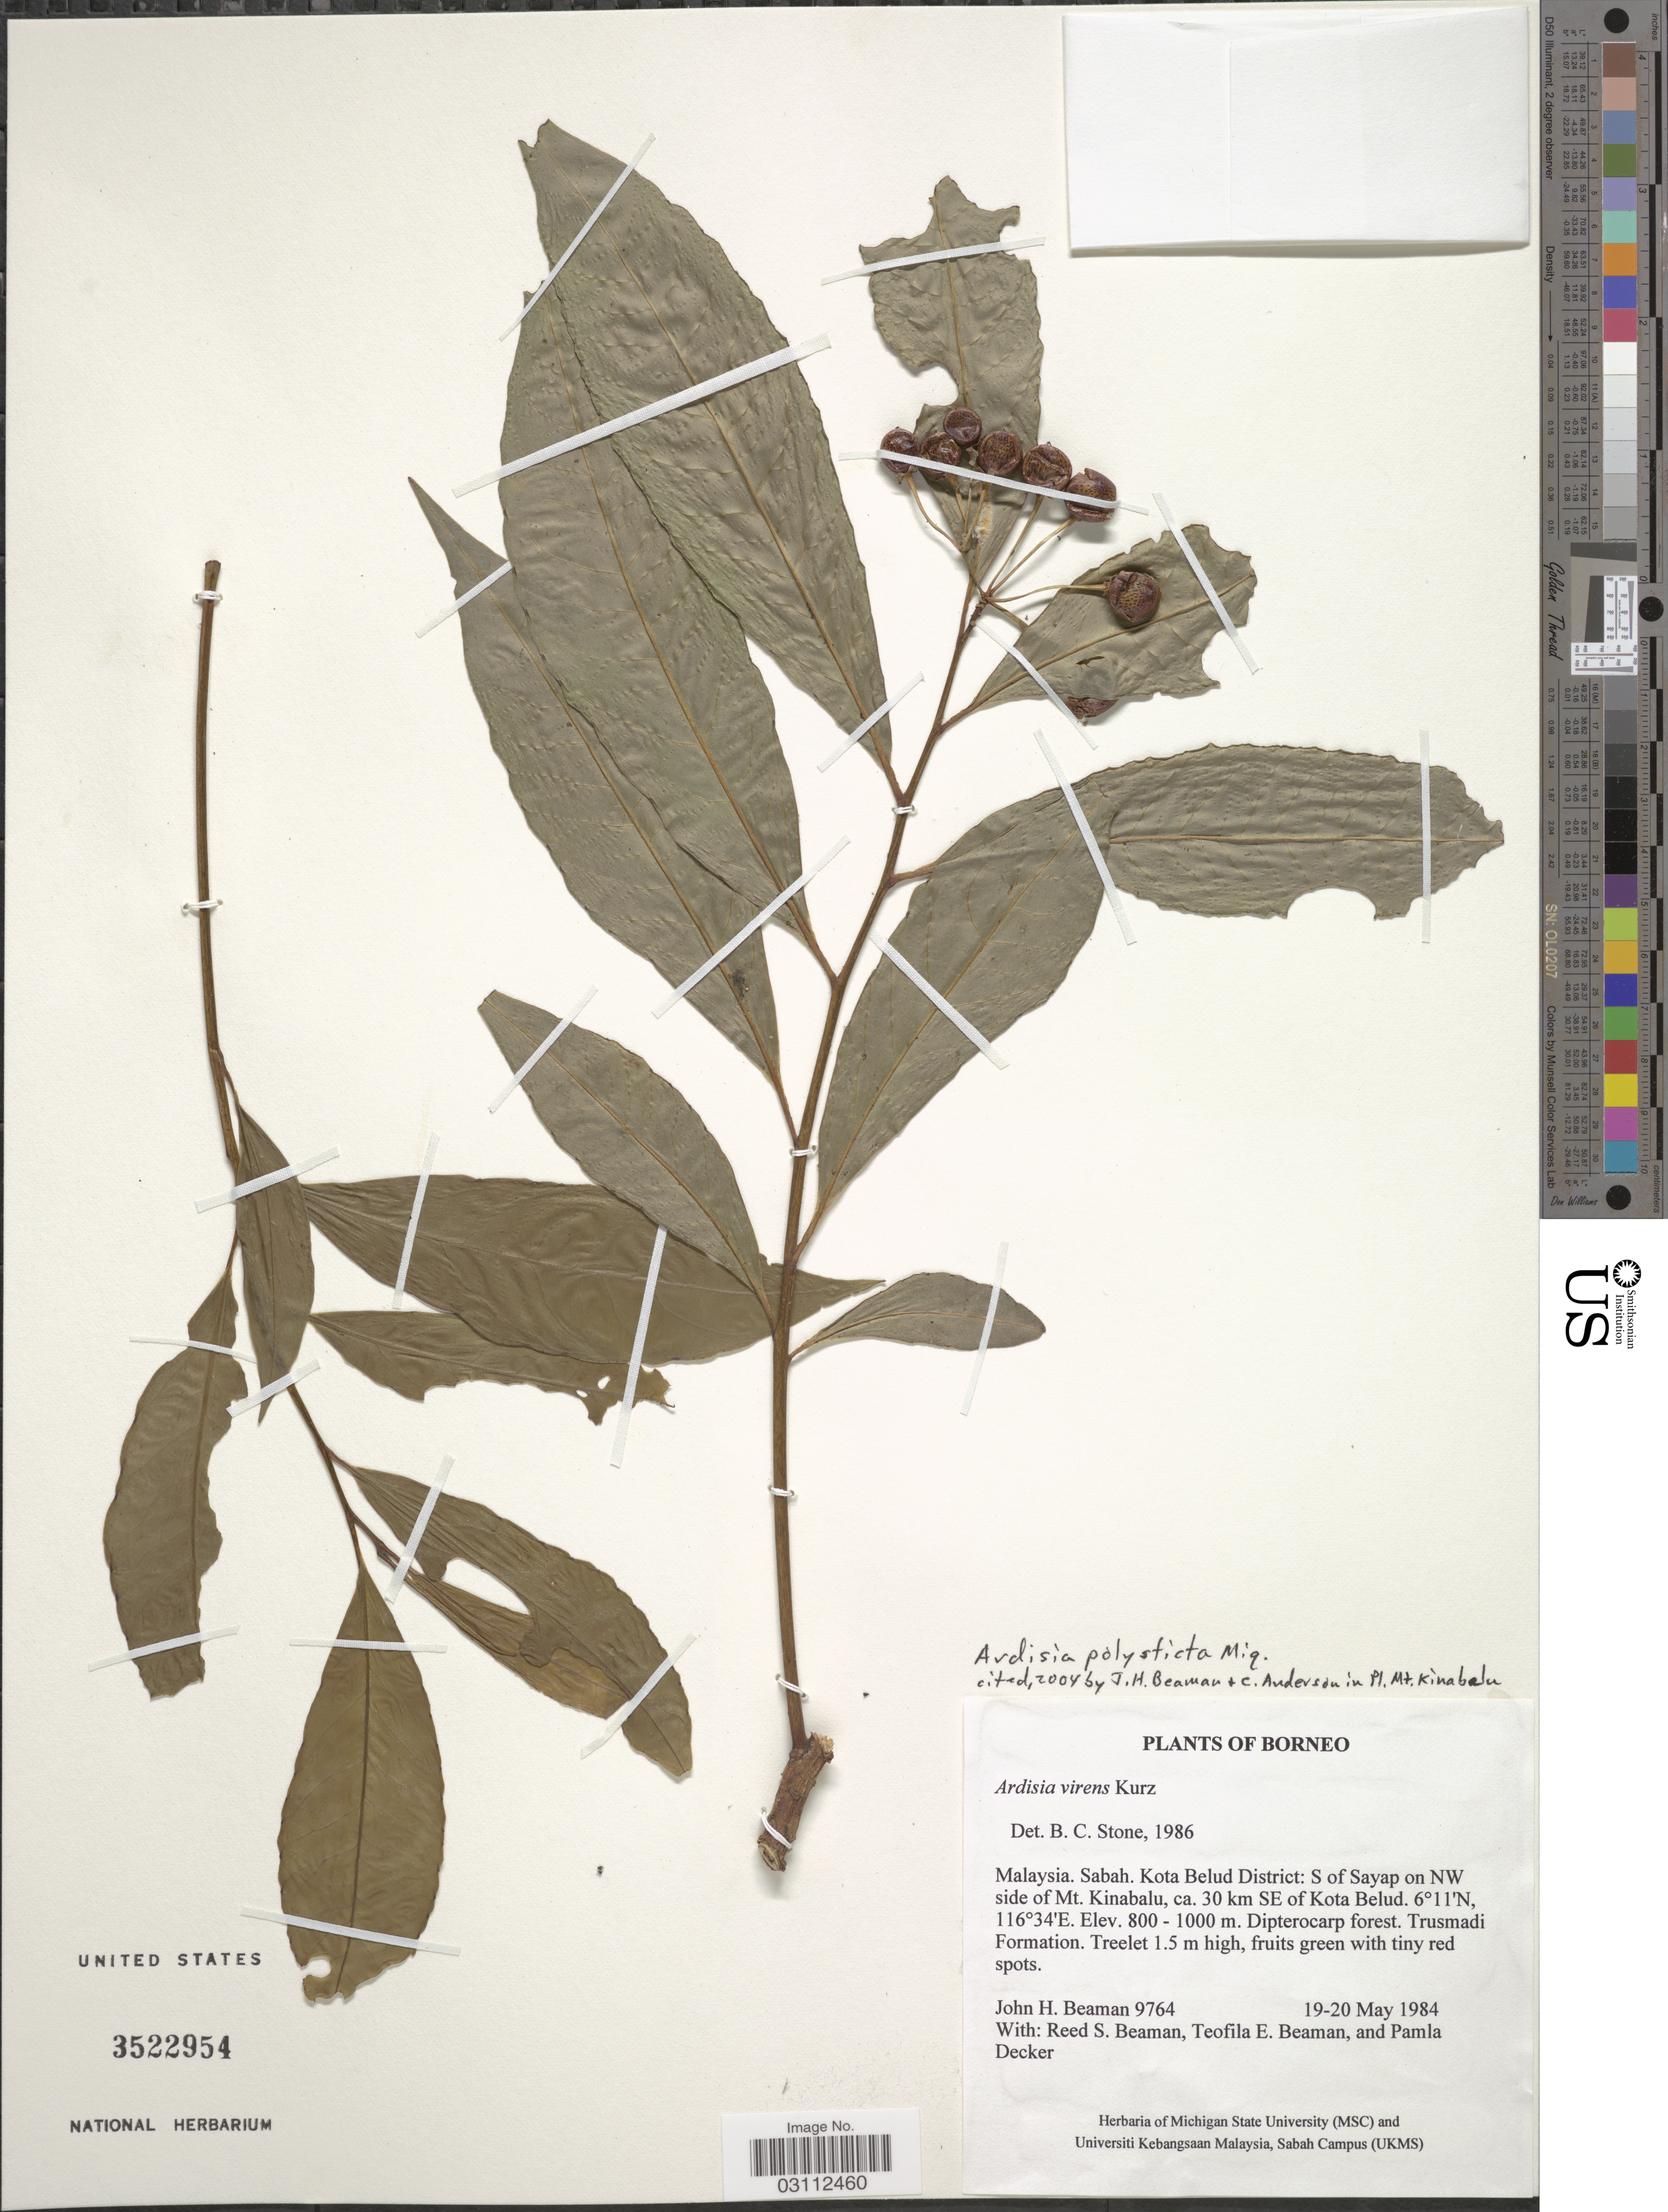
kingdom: Plantae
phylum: Tracheophyta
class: Magnoliopsida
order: Ericales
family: Primulaceae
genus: Ardisia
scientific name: Ardisia polysticta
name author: Miq.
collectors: J. H. Beaman, R. S. Beaman, T. E. Beaman & P. Decker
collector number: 9764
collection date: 1984-05-19/1984-05-20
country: Malaysia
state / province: Sabah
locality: Borneo. Kota Belud District: S of Sayap on NW side of Mt. Kinabalu, ca. 30 km SE of Kota Belud.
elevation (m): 800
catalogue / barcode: US 3522954